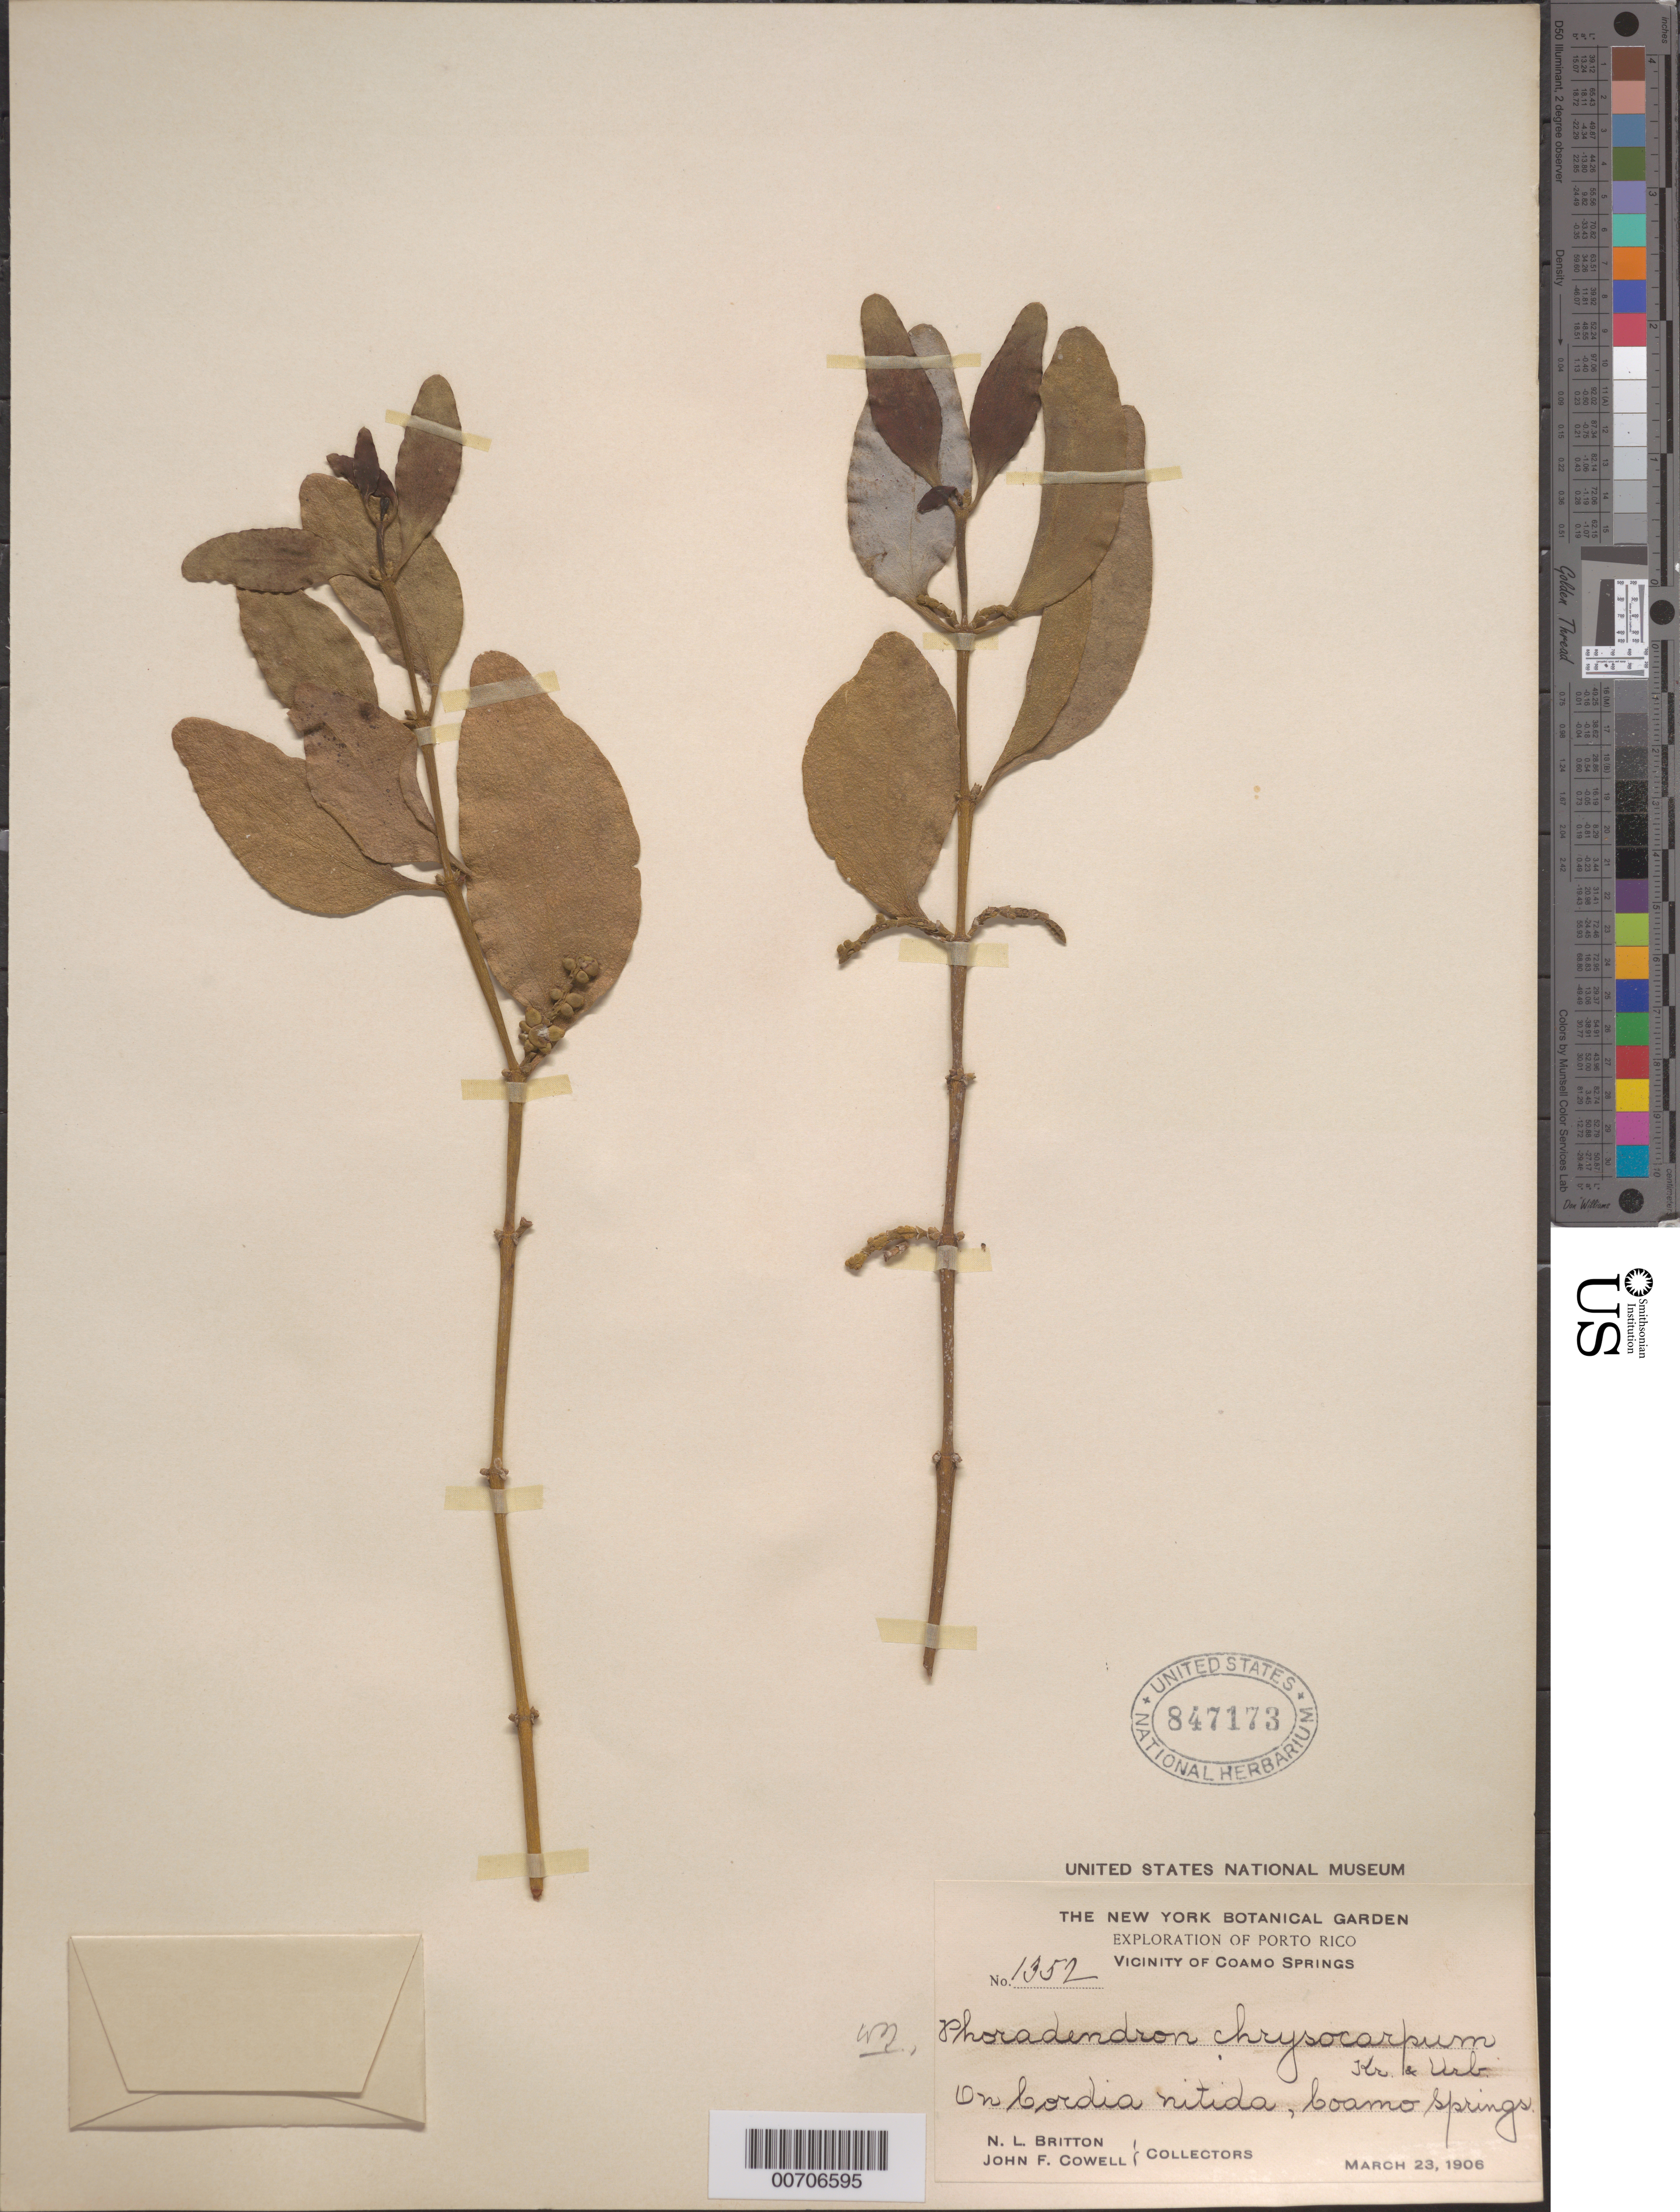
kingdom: Plantae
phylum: Tracheophyta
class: Magnoliopsida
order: Santalales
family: Viscaceae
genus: Phoradendron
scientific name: Phoradendron chrysocarpum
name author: Krug & Urb.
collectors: N. Britton & J. F. Cowell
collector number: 1352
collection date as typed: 23 Mar 1906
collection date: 1906-03-23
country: Puerto Rico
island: Greater Antilles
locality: Coamo Springs, vic of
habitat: On Cordia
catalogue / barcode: US 847173